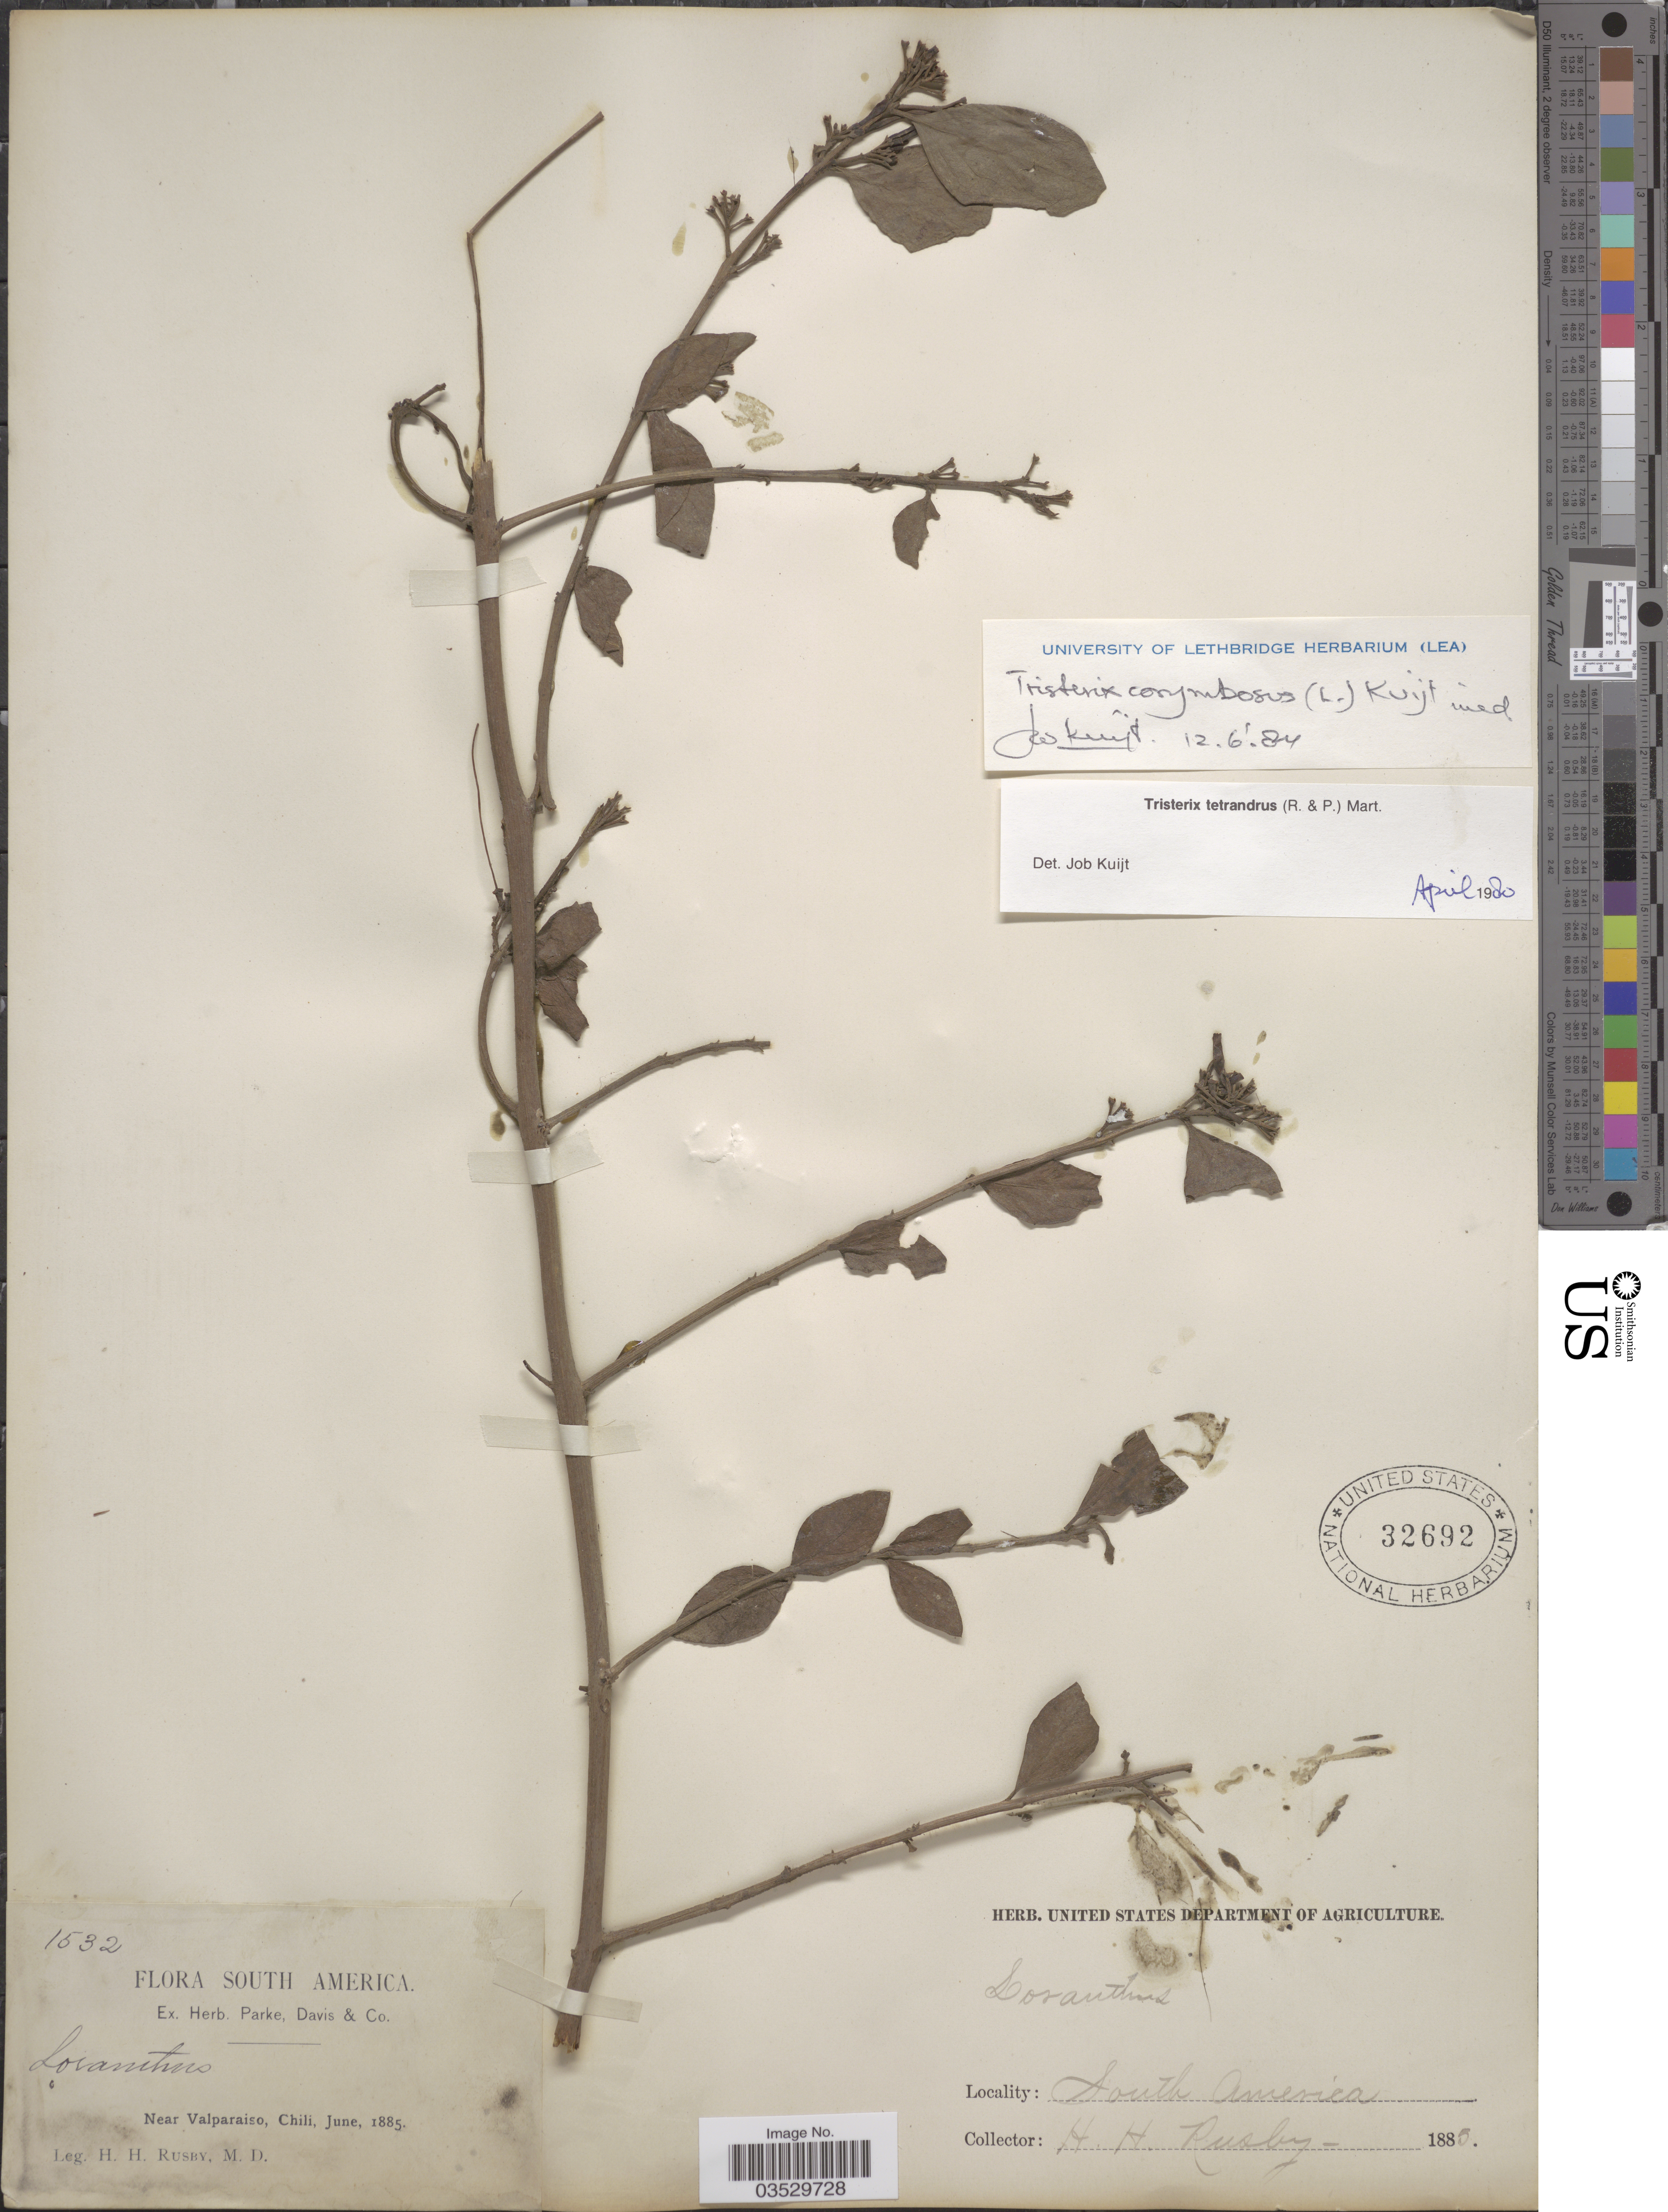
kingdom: Plantae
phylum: Tracheophyta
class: Magnoliopsida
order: Santalales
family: Loranthaceae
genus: Tristerix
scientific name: Tristerix corymbosus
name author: (L.) Kuijt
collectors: H. H. Rusby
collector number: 1532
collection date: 1885-06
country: Chile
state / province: Valparaíso (V)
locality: Near Valparaiso.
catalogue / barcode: US 32692